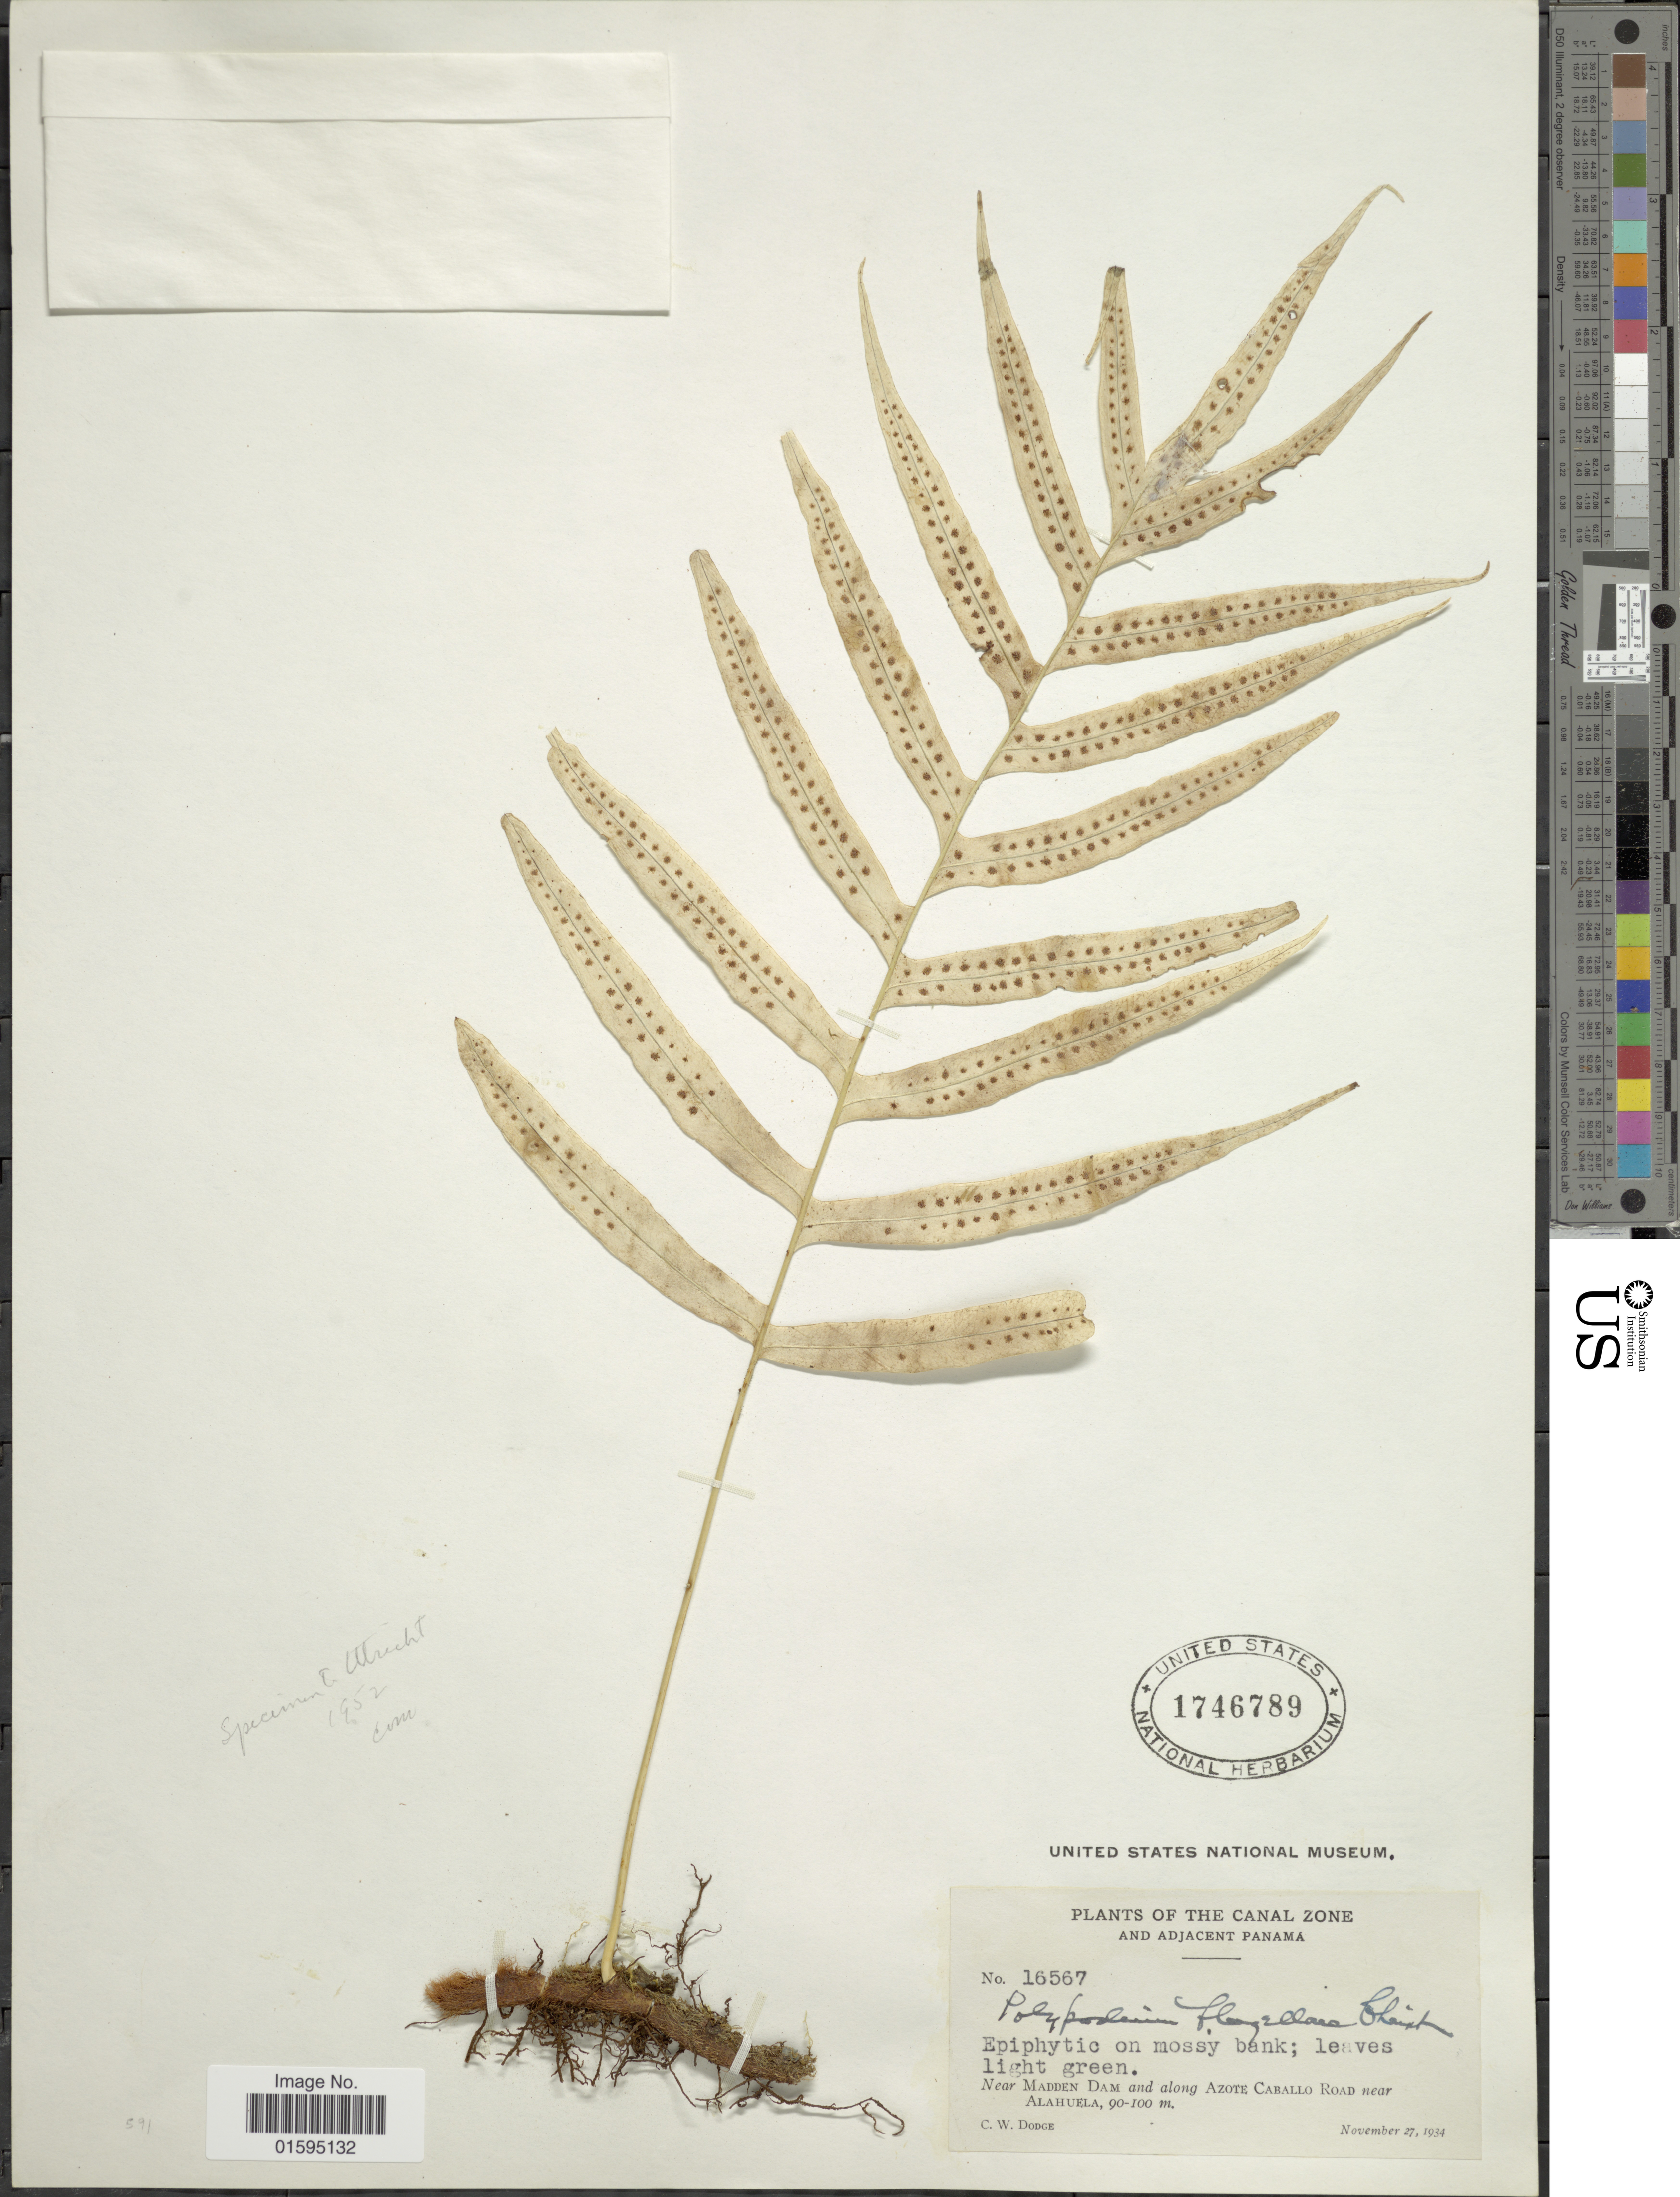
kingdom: Plantae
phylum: Tracheophyta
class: Polypodiopsida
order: Polypodiales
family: Polypodiaceae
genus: Polypodium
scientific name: Polypodium flagellare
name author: Christ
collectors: C. Dodge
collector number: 16567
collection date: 1934-11-27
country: Panama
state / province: Colón / Panamá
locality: The Canal Zone and Adjacent Panama, Near Madden Dam and along Azote Caballo Road near Alahuela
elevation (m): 90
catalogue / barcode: US 1746789